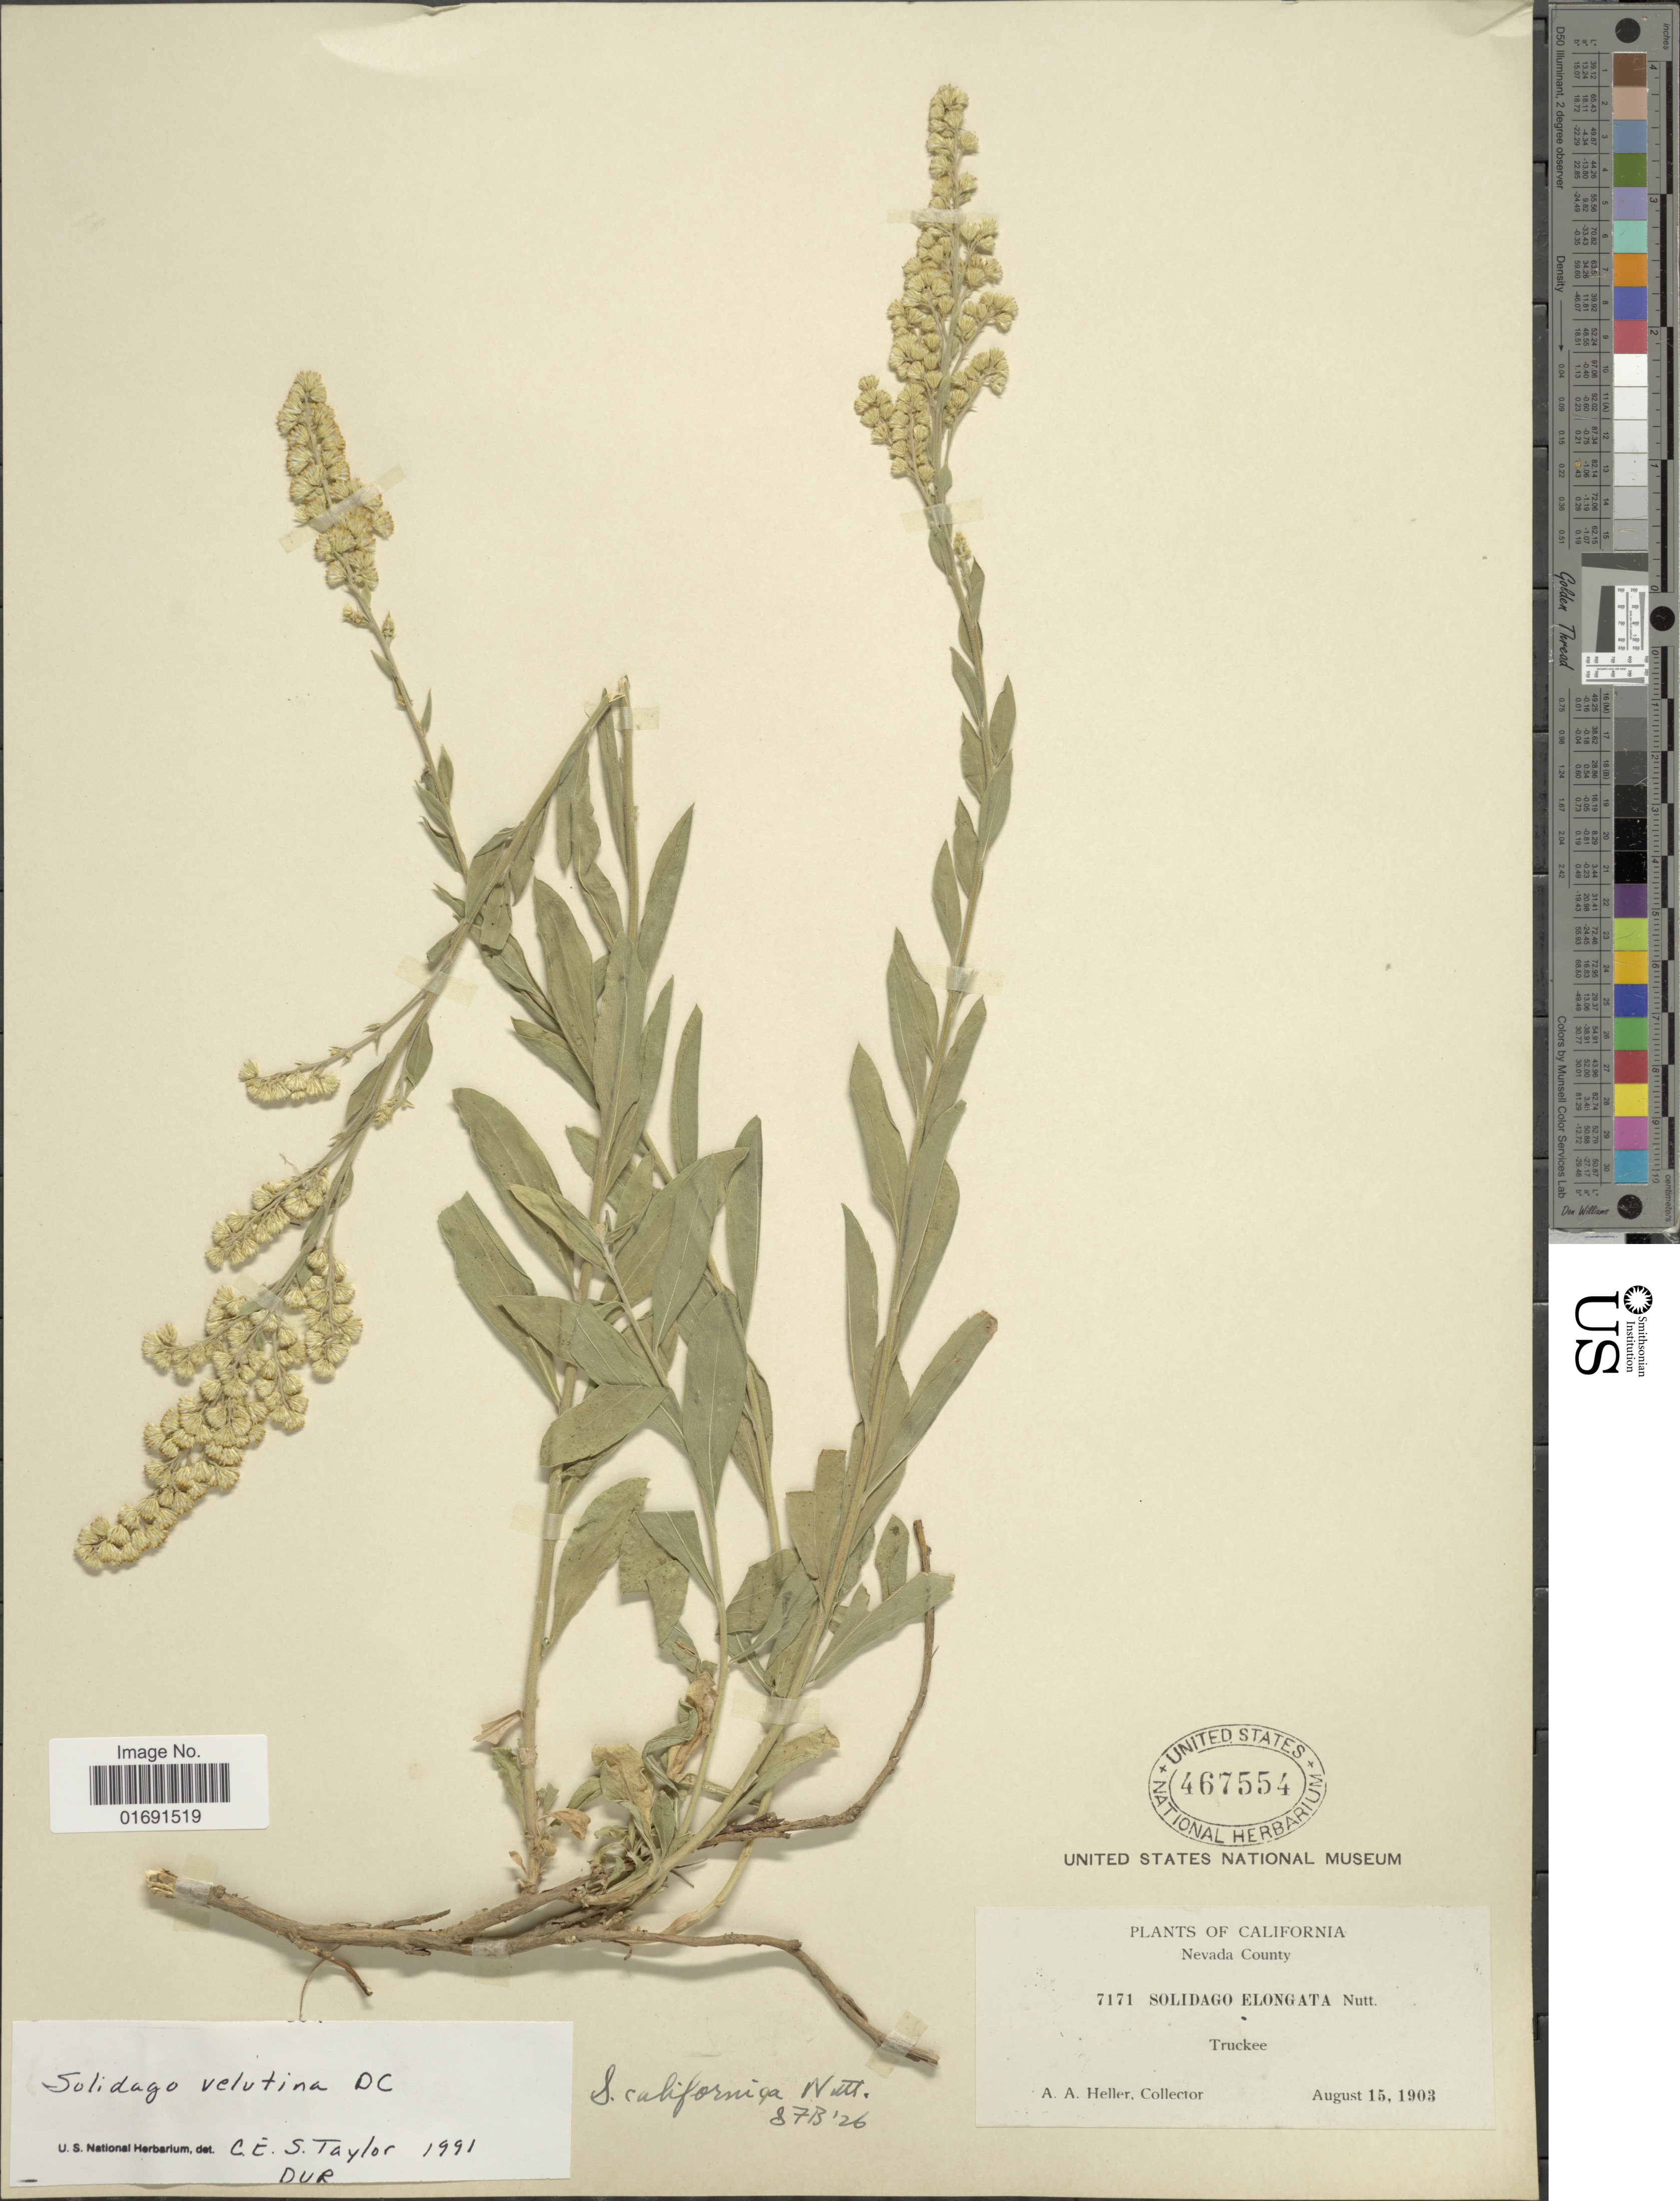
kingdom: Plantae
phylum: Tracheophyta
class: Magnoliopsida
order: Asterales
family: Asteraceae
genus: Solidago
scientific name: Solidago velutina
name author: DC.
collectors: A. A. Heller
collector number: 7171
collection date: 1903-08-15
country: United States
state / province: California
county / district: Nevada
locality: Nevada County, Truckee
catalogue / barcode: US 467554